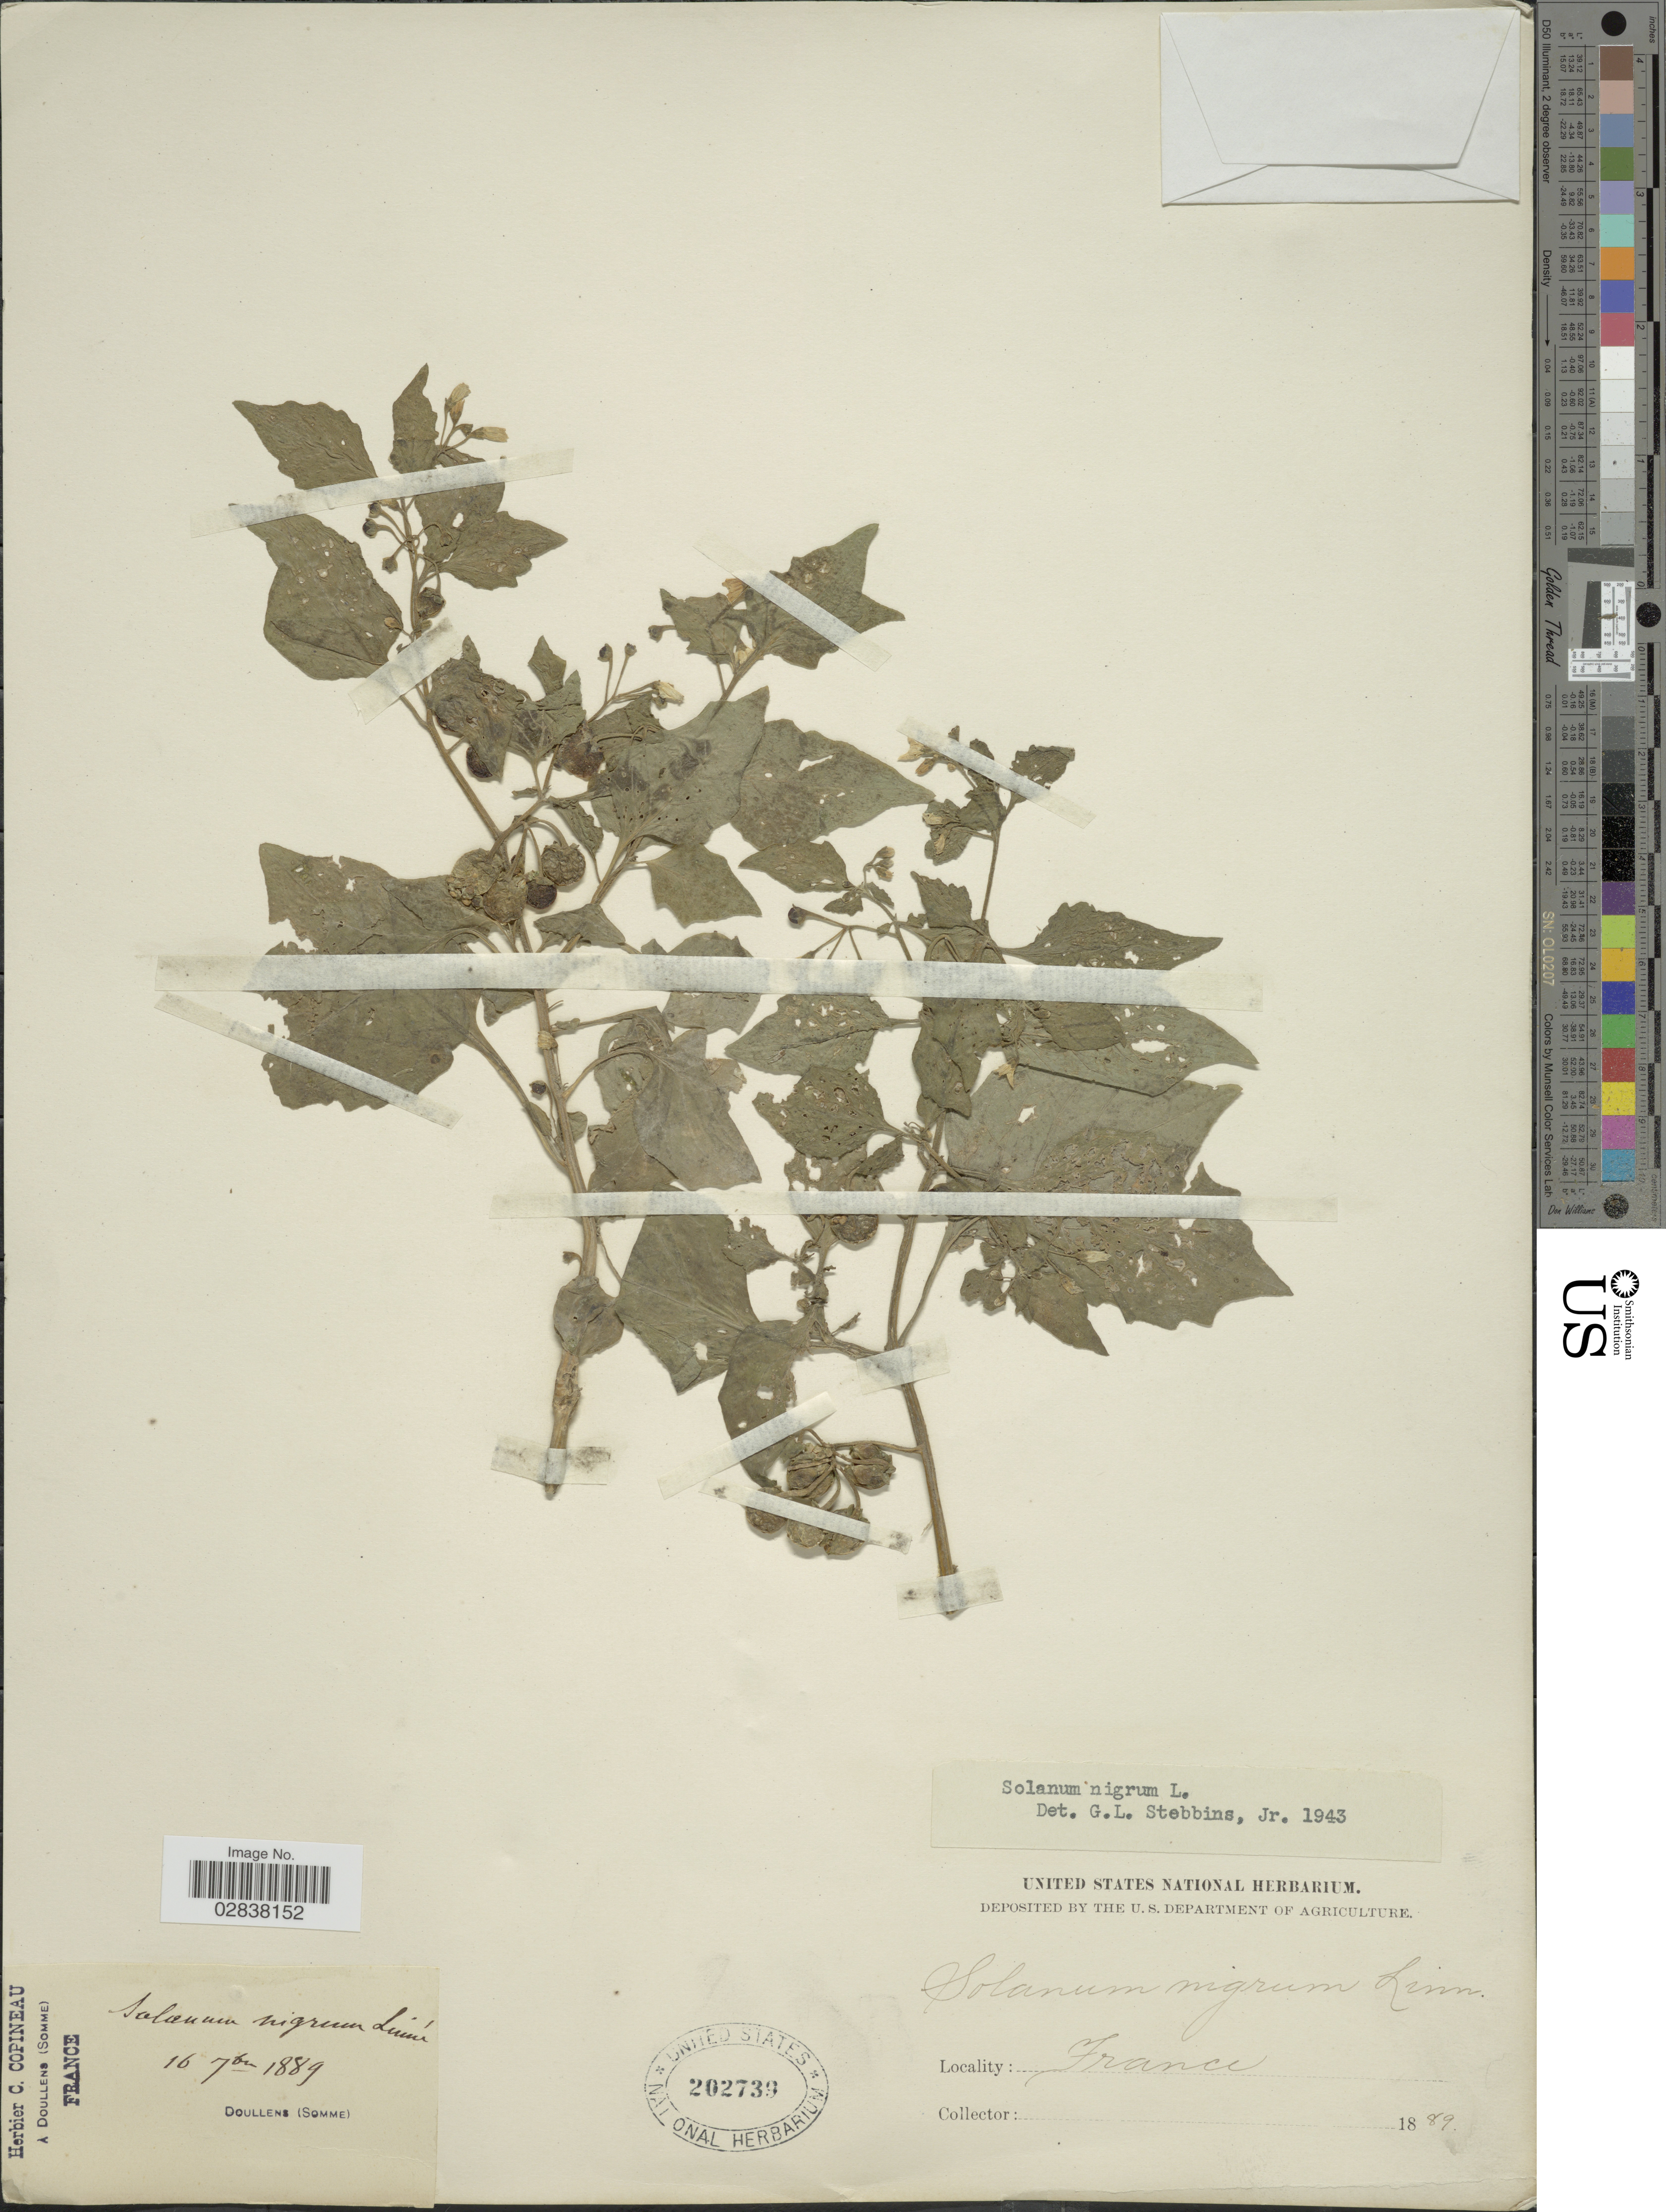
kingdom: Plantae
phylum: Tracheophyta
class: Magnoliopsida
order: Solanales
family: Solanaceae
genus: Solanum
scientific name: Solanum nigrum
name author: L.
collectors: A. Doullens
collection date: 1889-09-16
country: France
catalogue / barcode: US 202739